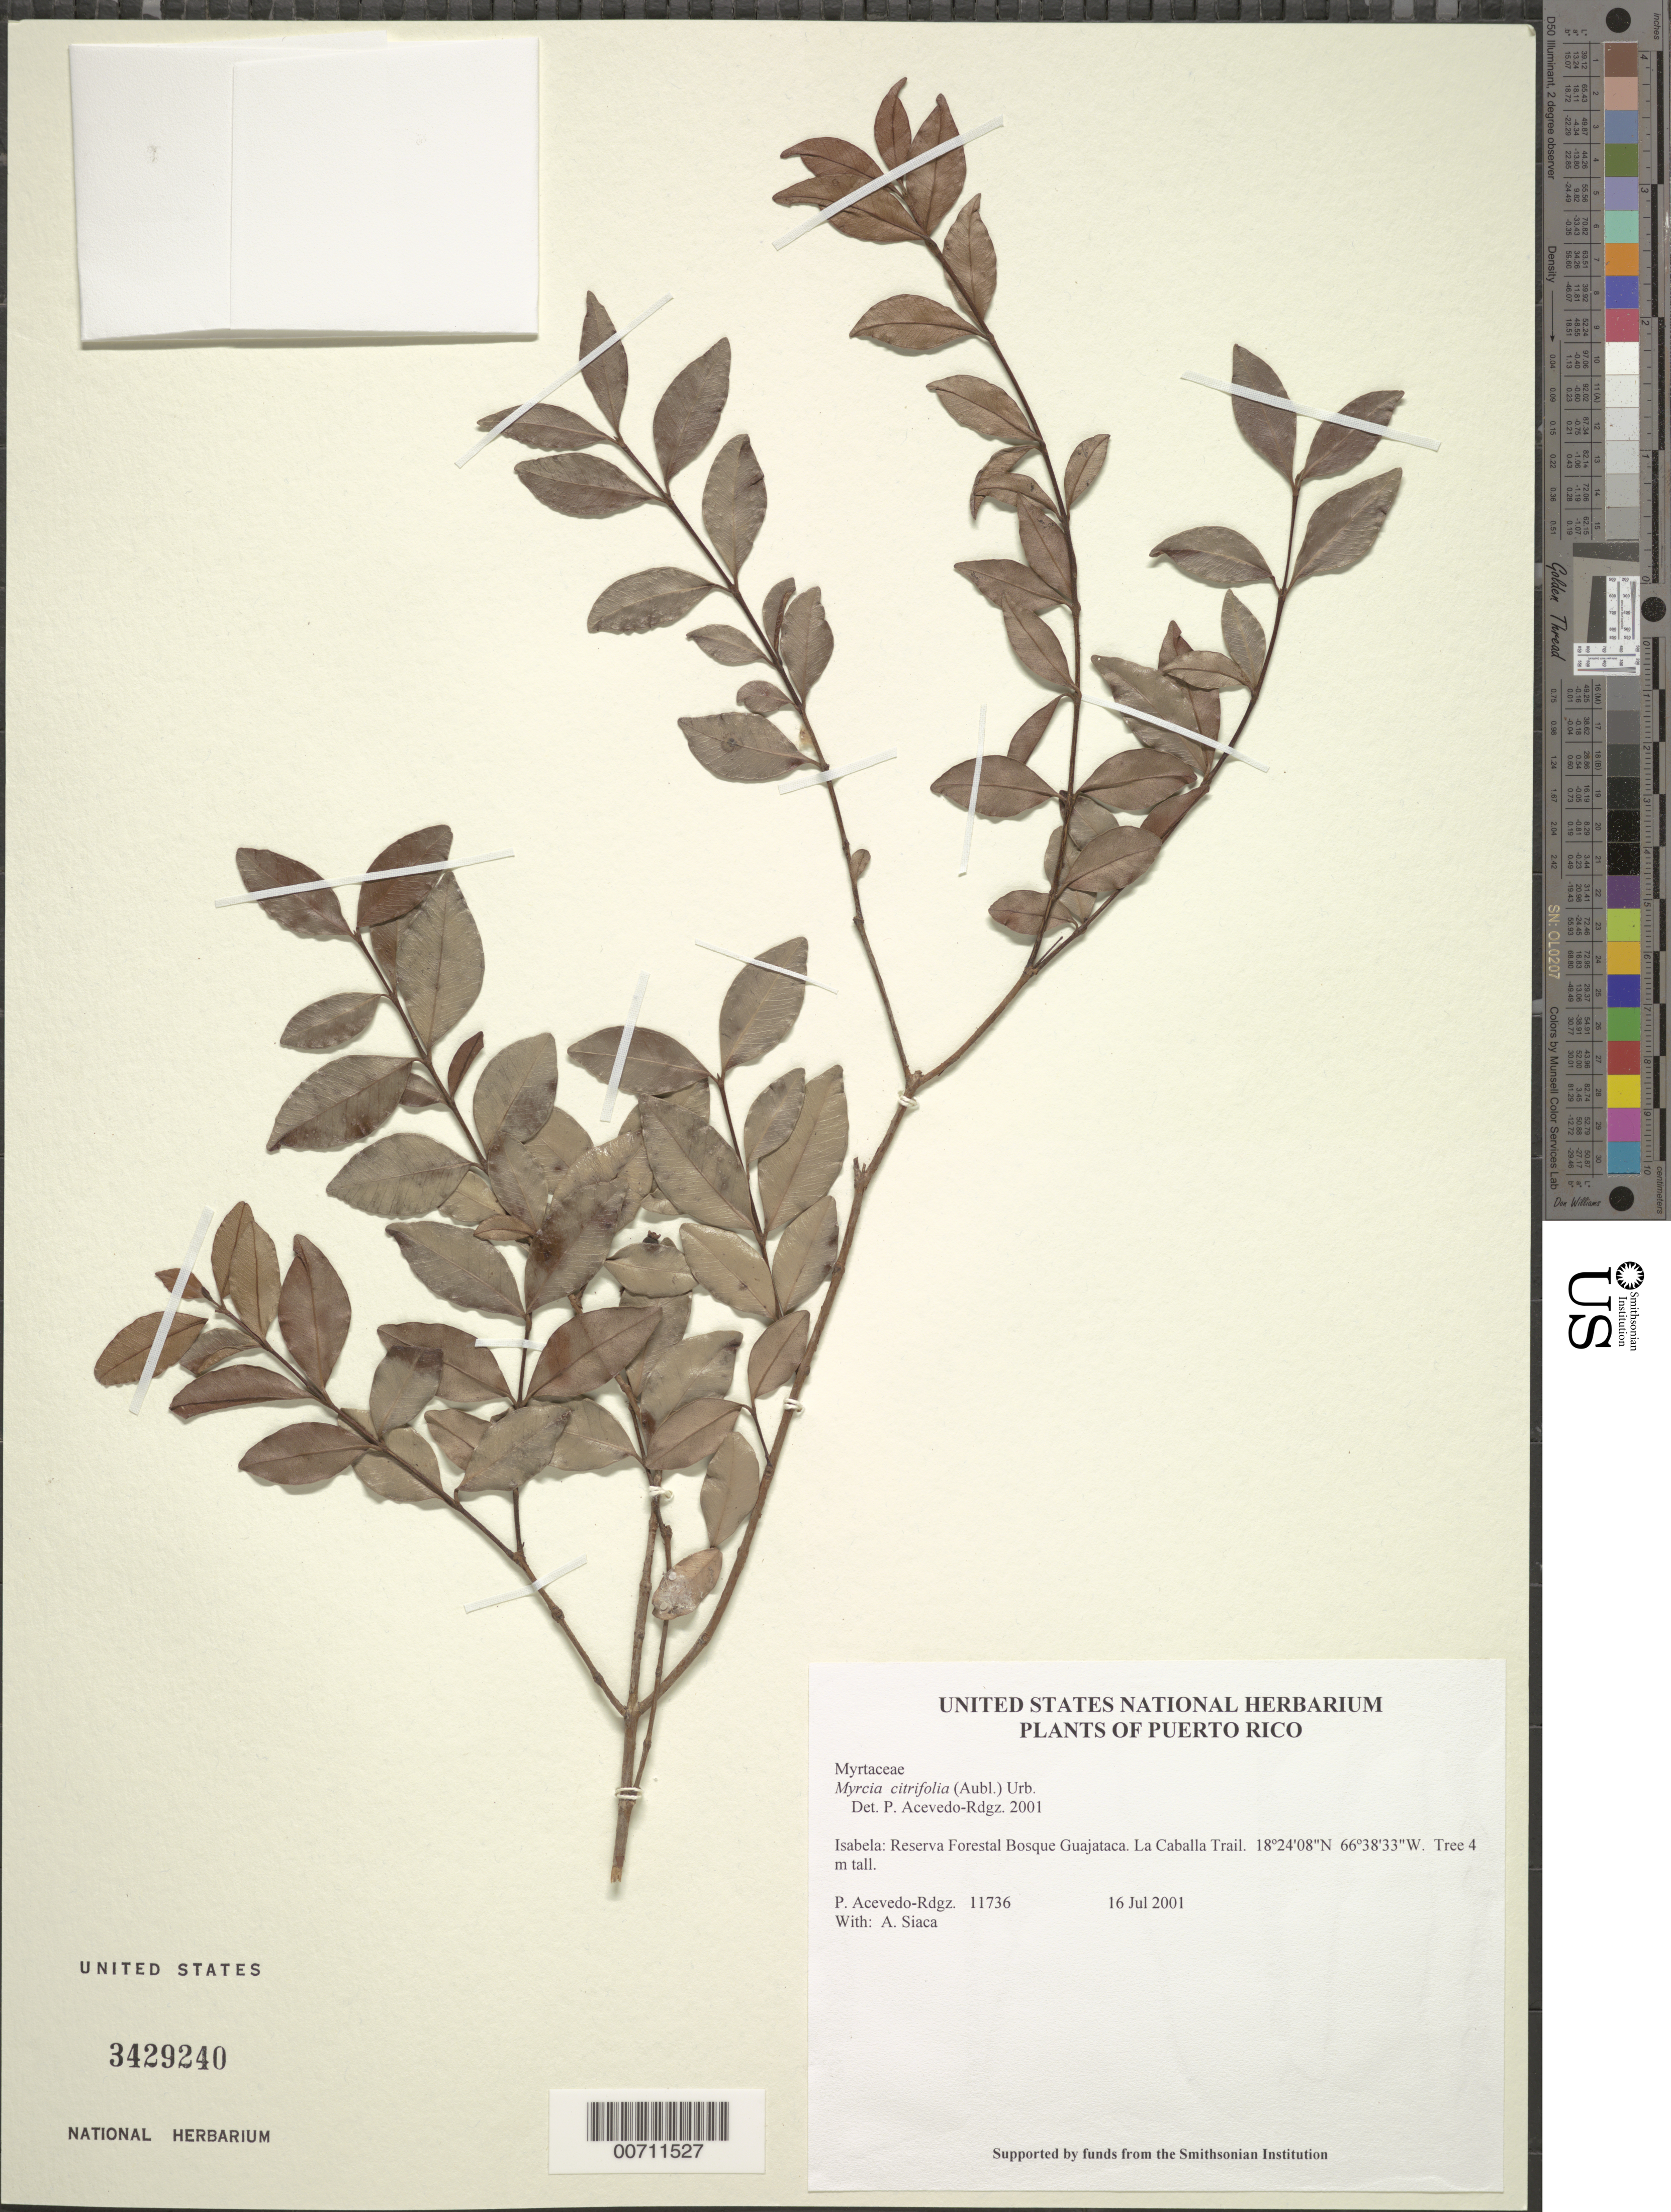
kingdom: Plantae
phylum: Tracheophyta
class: Magnoliopsida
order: Myrtales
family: Myrtaceae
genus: Myrcia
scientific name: Myrcia citrifolia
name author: (Aubl.) Urb.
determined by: Acevedo-Rodríguez, P., (BOT), Smithsonian Institution - National Museum of Natural History (UNITED STATES)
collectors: P. Acevedo-Rodr. & A. Siaca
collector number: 11736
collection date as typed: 16 Jul 2001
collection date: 2001-07-16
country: Puerto Rico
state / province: Isabela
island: Puerto Rico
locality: Isabela: Reserva Forestal Bosque Guajataca. La Caballa Trail.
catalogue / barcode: US 3429240